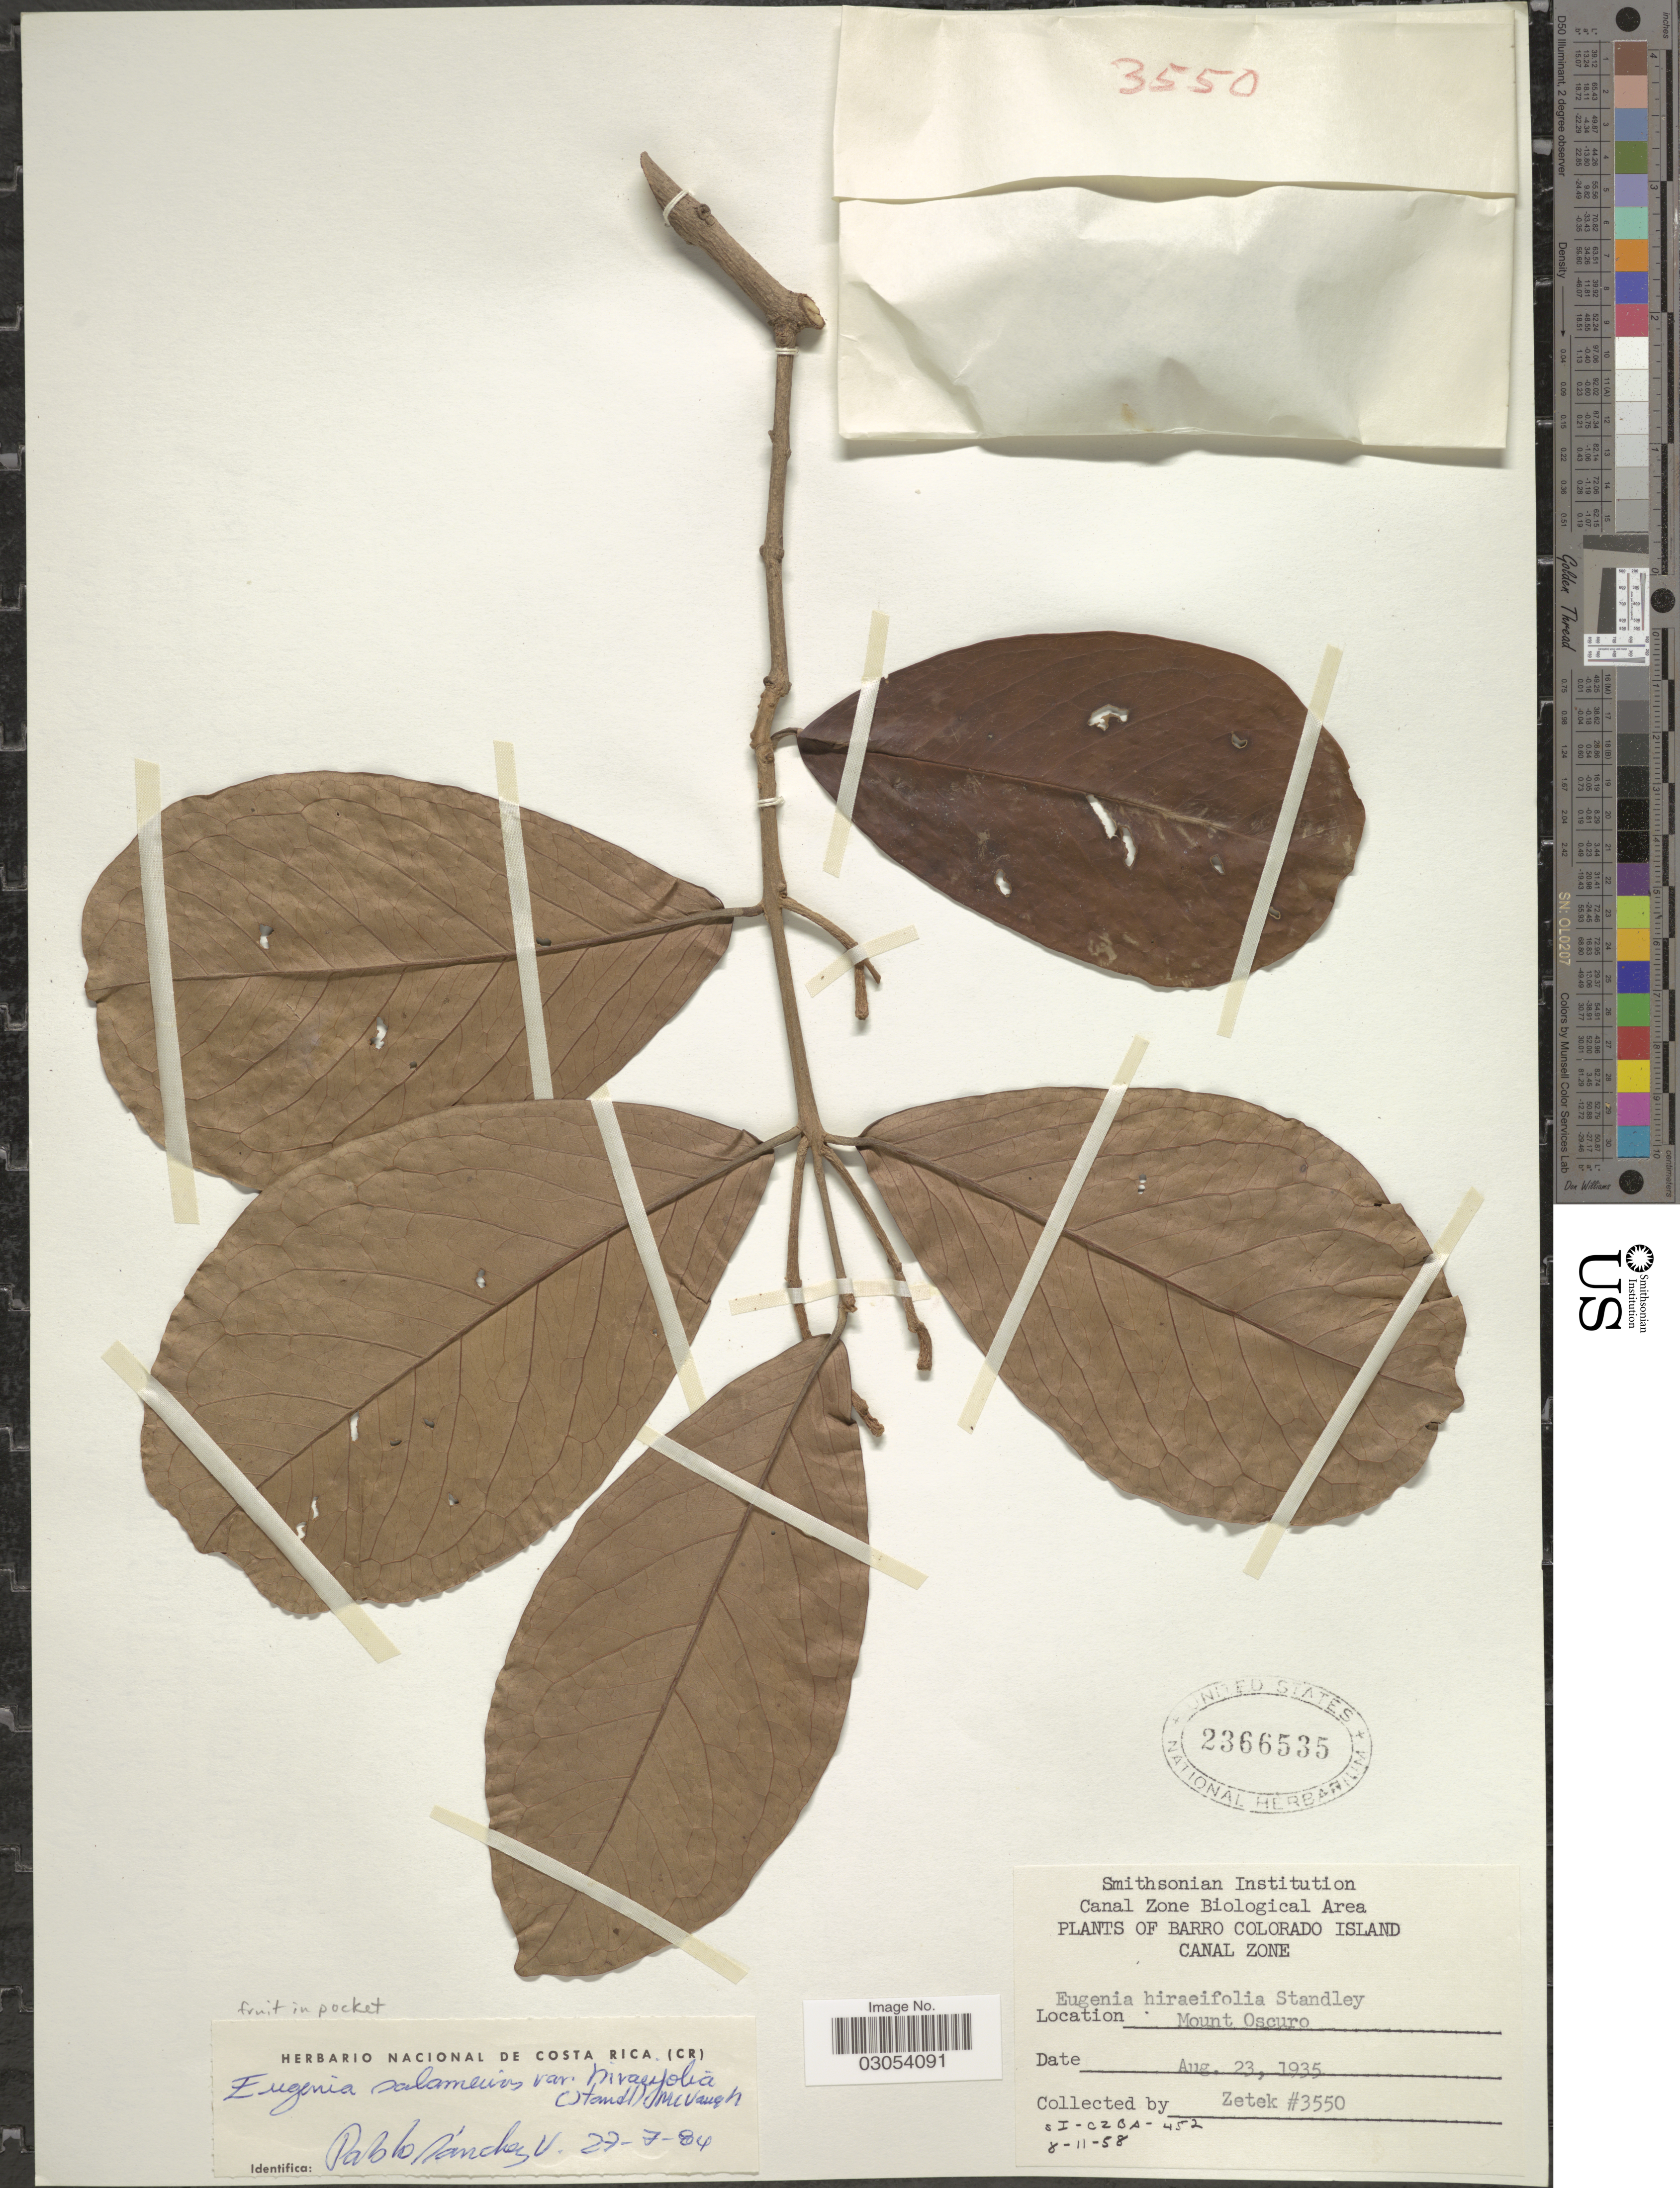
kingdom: Plantae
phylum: Tracheophyta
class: Magnoliopsida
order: Myrtales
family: Myrtaceae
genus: Eugenia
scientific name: Eugenia salamensis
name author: Donn. Sm.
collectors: -. Zetek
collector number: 3550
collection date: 1935-08-23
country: Panama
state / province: Panamá Oeste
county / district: Canal Zone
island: Barro Colorado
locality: Barro Colorado Island. Canal Zone. Mount Oscuro.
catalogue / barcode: US 2366535